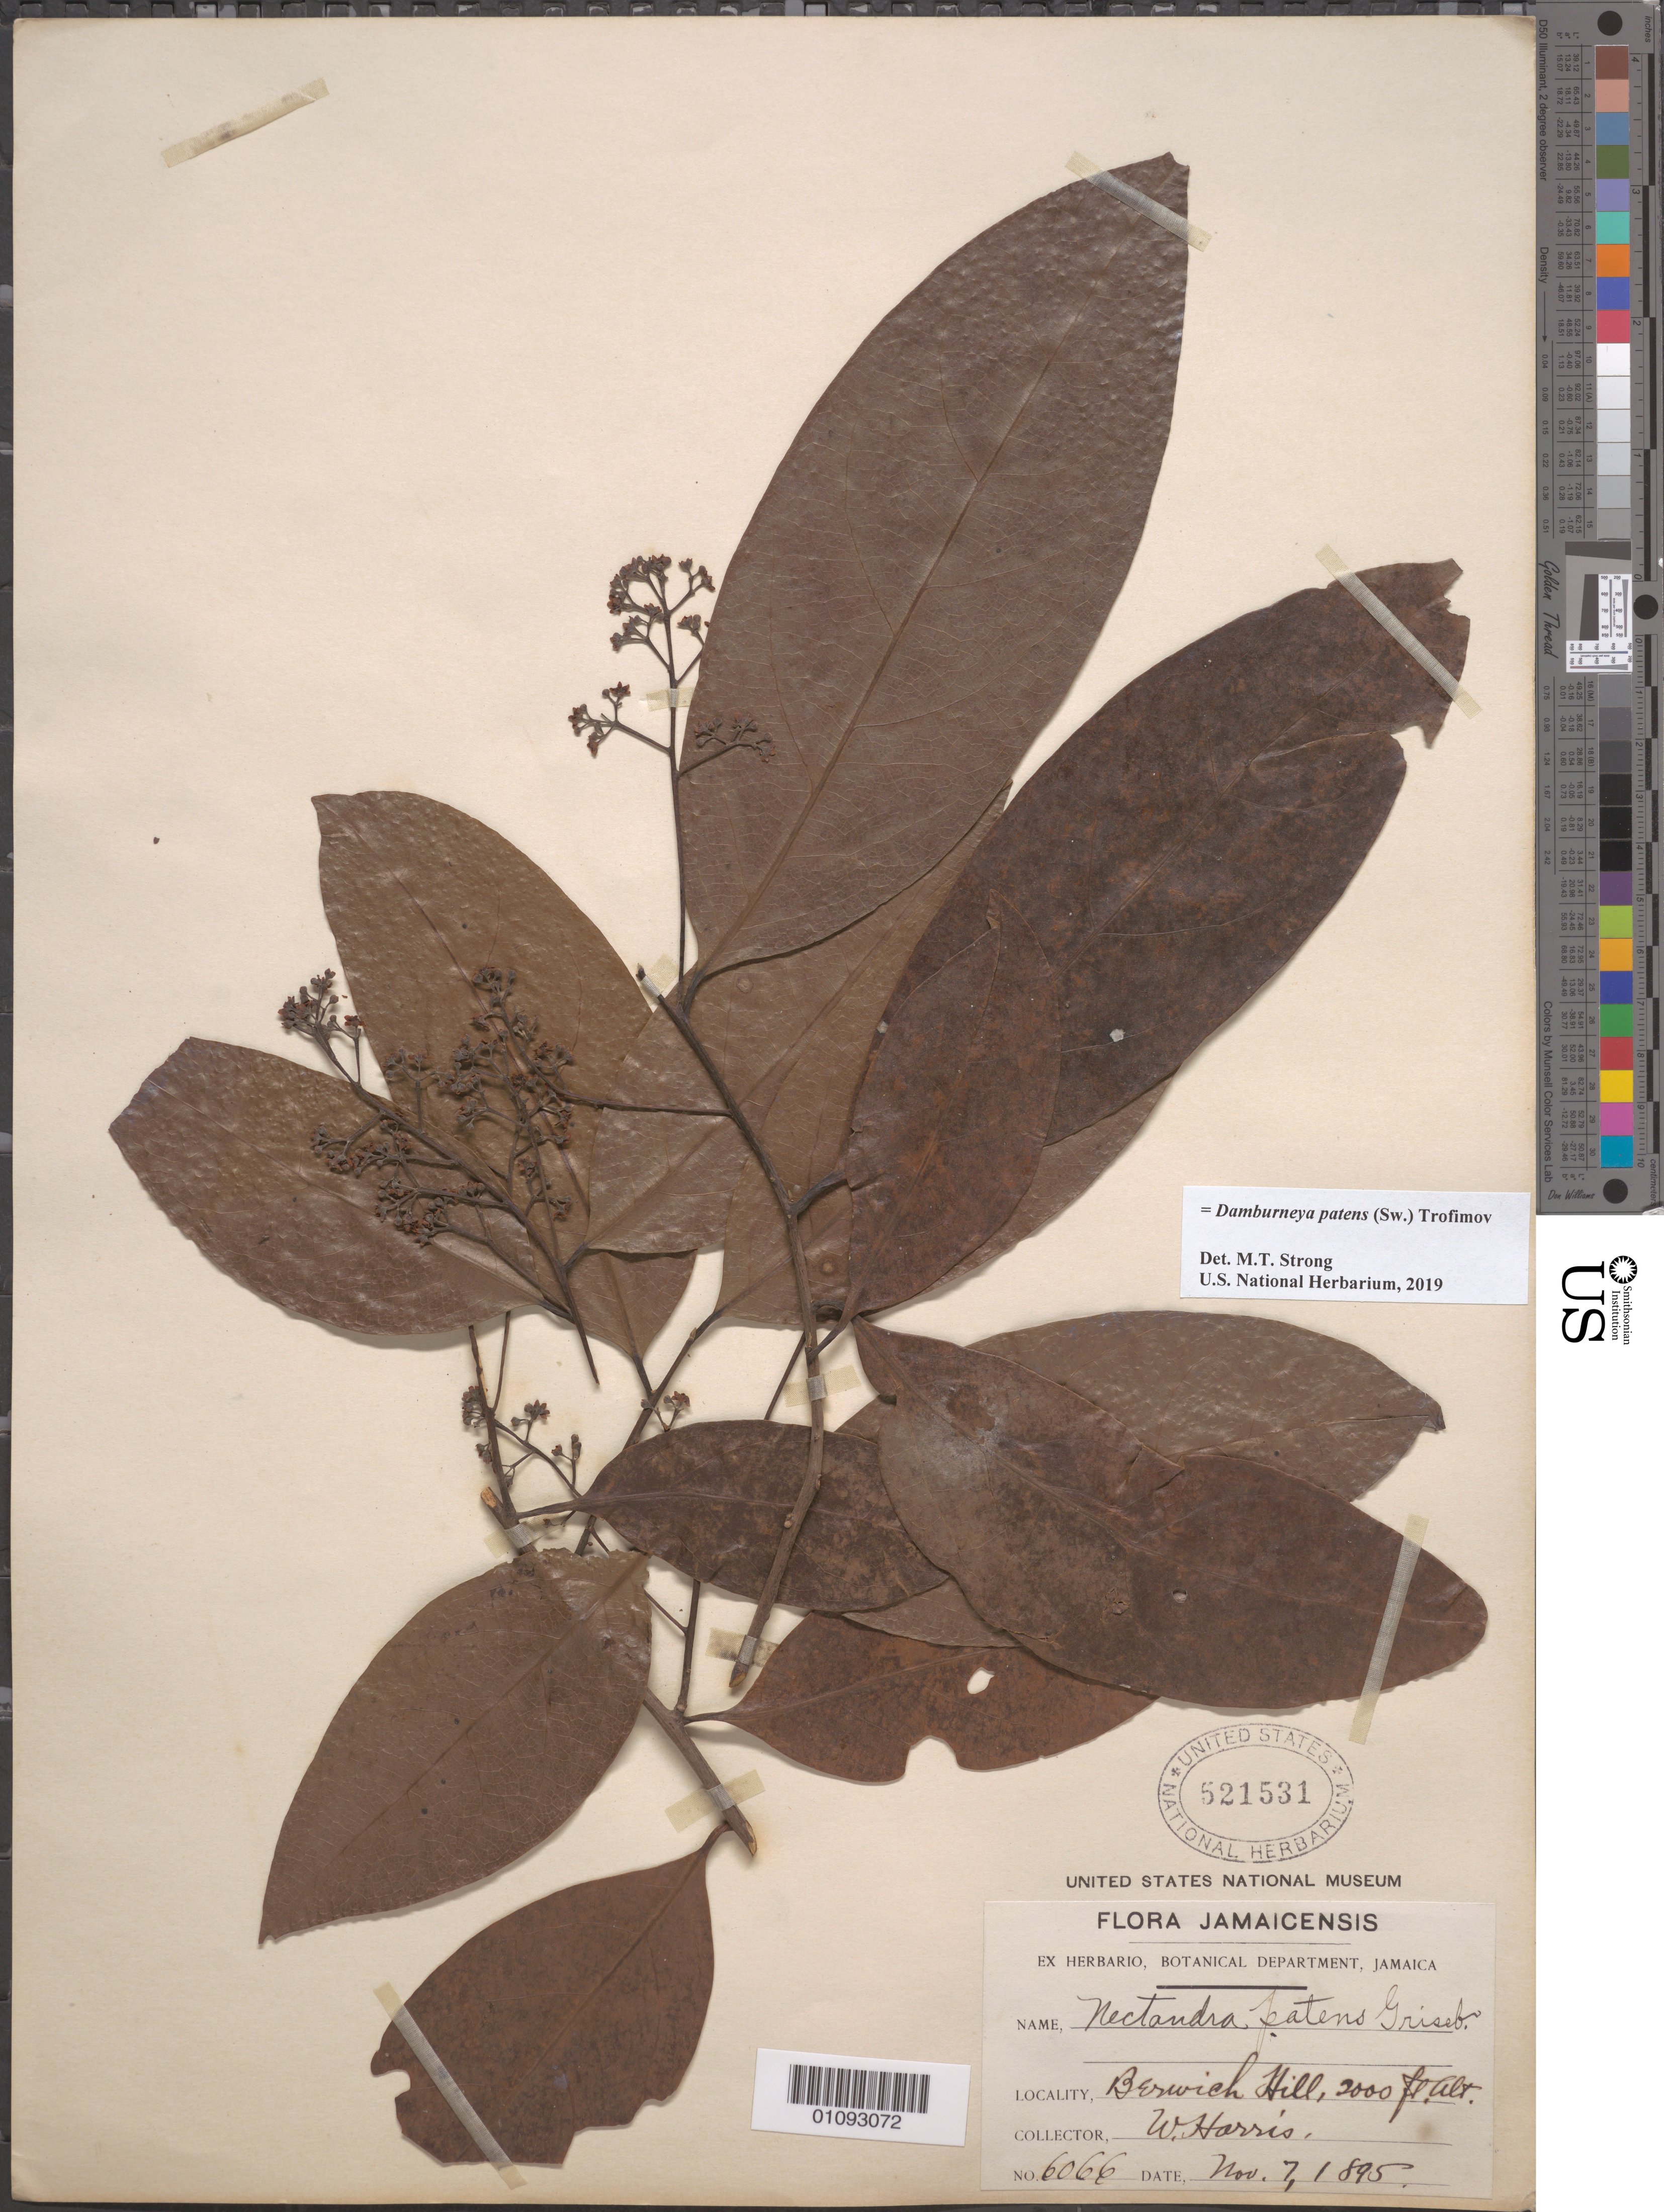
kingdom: Plantae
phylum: Tracheophyta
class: Magnoliopsida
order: Laurales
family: Lauraceae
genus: Damburneya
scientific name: Damburneya patens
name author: (Sw.) Trofimov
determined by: Strong, M. T., (US), Smithsonian Institution - National Museum of Natural History (UNITED STATES)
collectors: W. Harris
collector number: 6066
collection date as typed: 07 Nov 1895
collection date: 1895-11-07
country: Jamaica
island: Jamaica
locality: Berwich Hill.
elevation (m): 610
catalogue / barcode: US 521531